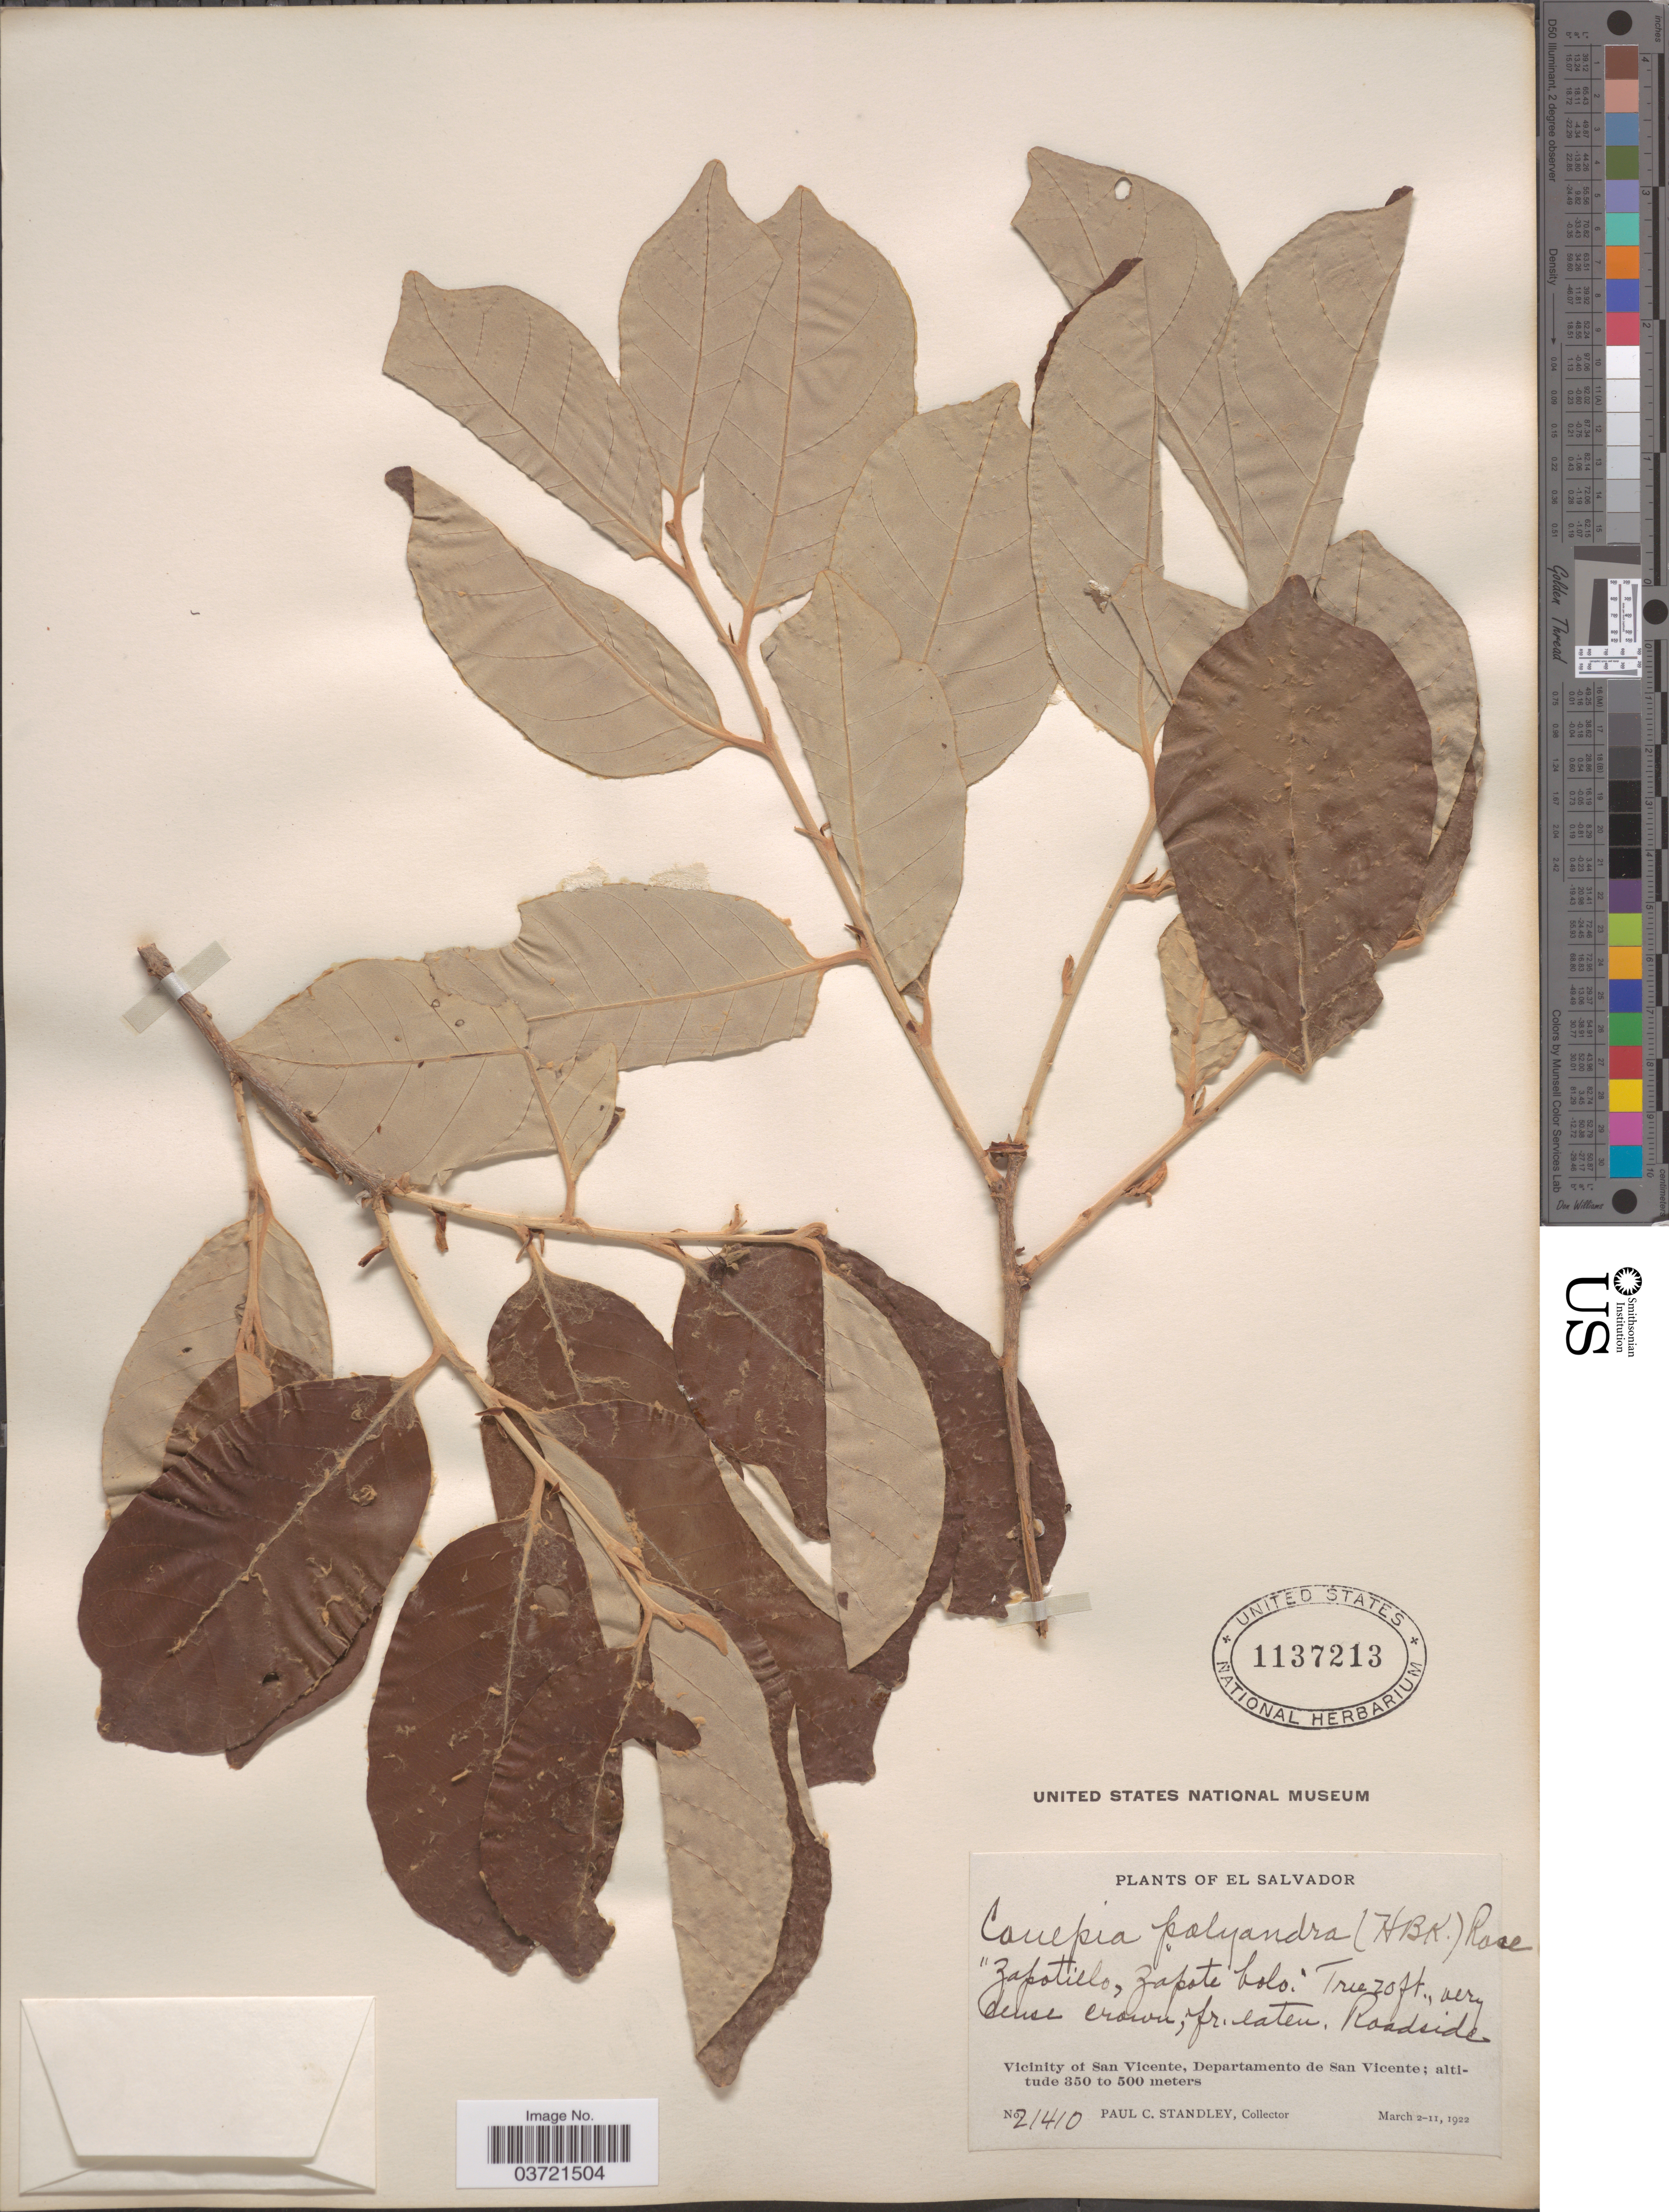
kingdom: Plantae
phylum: Tracheophyta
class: Magnoliopsida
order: Malpighiales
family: Chrysobalanaceae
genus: Couepia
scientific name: Couepia polyandra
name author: (Kunth) Rose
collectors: P. C. Standley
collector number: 21410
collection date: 1922-03-02/1922-03-11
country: El Salvador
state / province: San Vincente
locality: Roadside. Vicinity of San Vicente, Departamento de San Vicente.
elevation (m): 350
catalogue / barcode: US 1137213